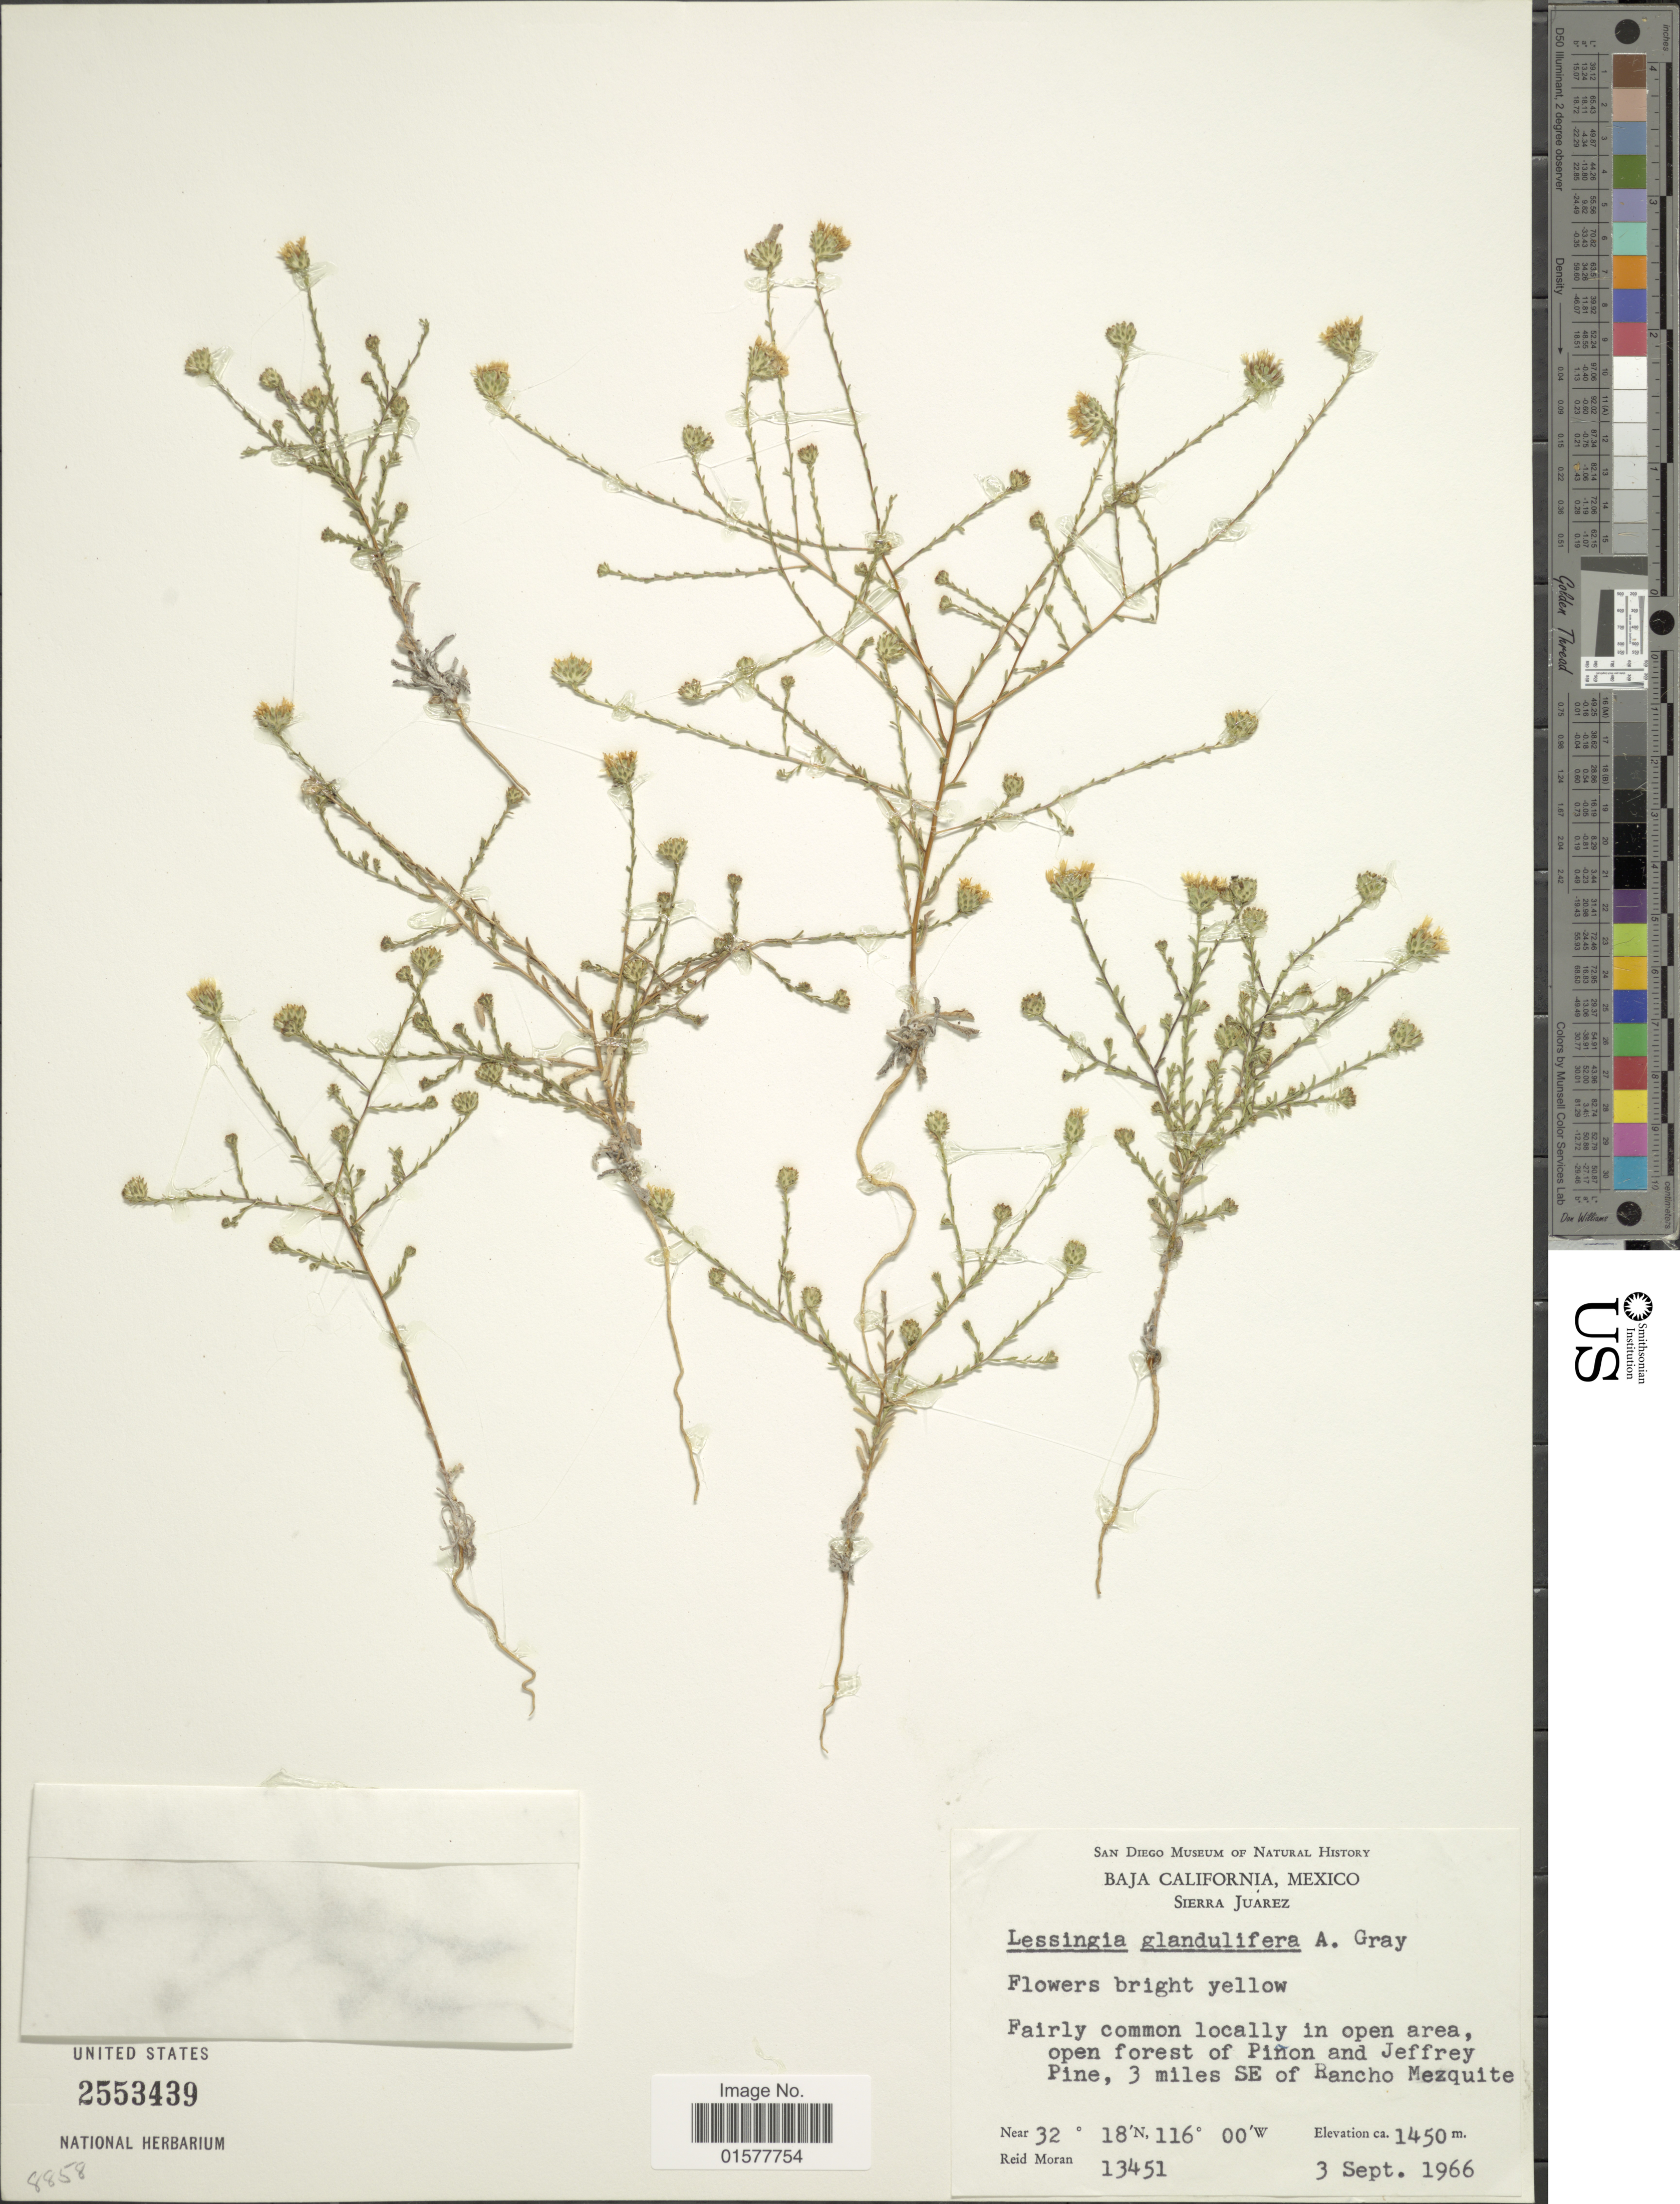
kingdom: Plantae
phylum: Tracheophyta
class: Magnoliopsida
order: Asterales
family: Asteraceae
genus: Lessingia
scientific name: Lessingia glandulifera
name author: A. Gray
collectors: R. V. Moran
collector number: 13451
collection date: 1966-09-03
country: Mexico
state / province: Baja California Sur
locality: Sierra Juarez, Fairly common locally in open area, open forest of Pinon and Jeffrey Pine, 3 miles SE of Rancho Mezquito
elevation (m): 1450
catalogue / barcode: US 2553439